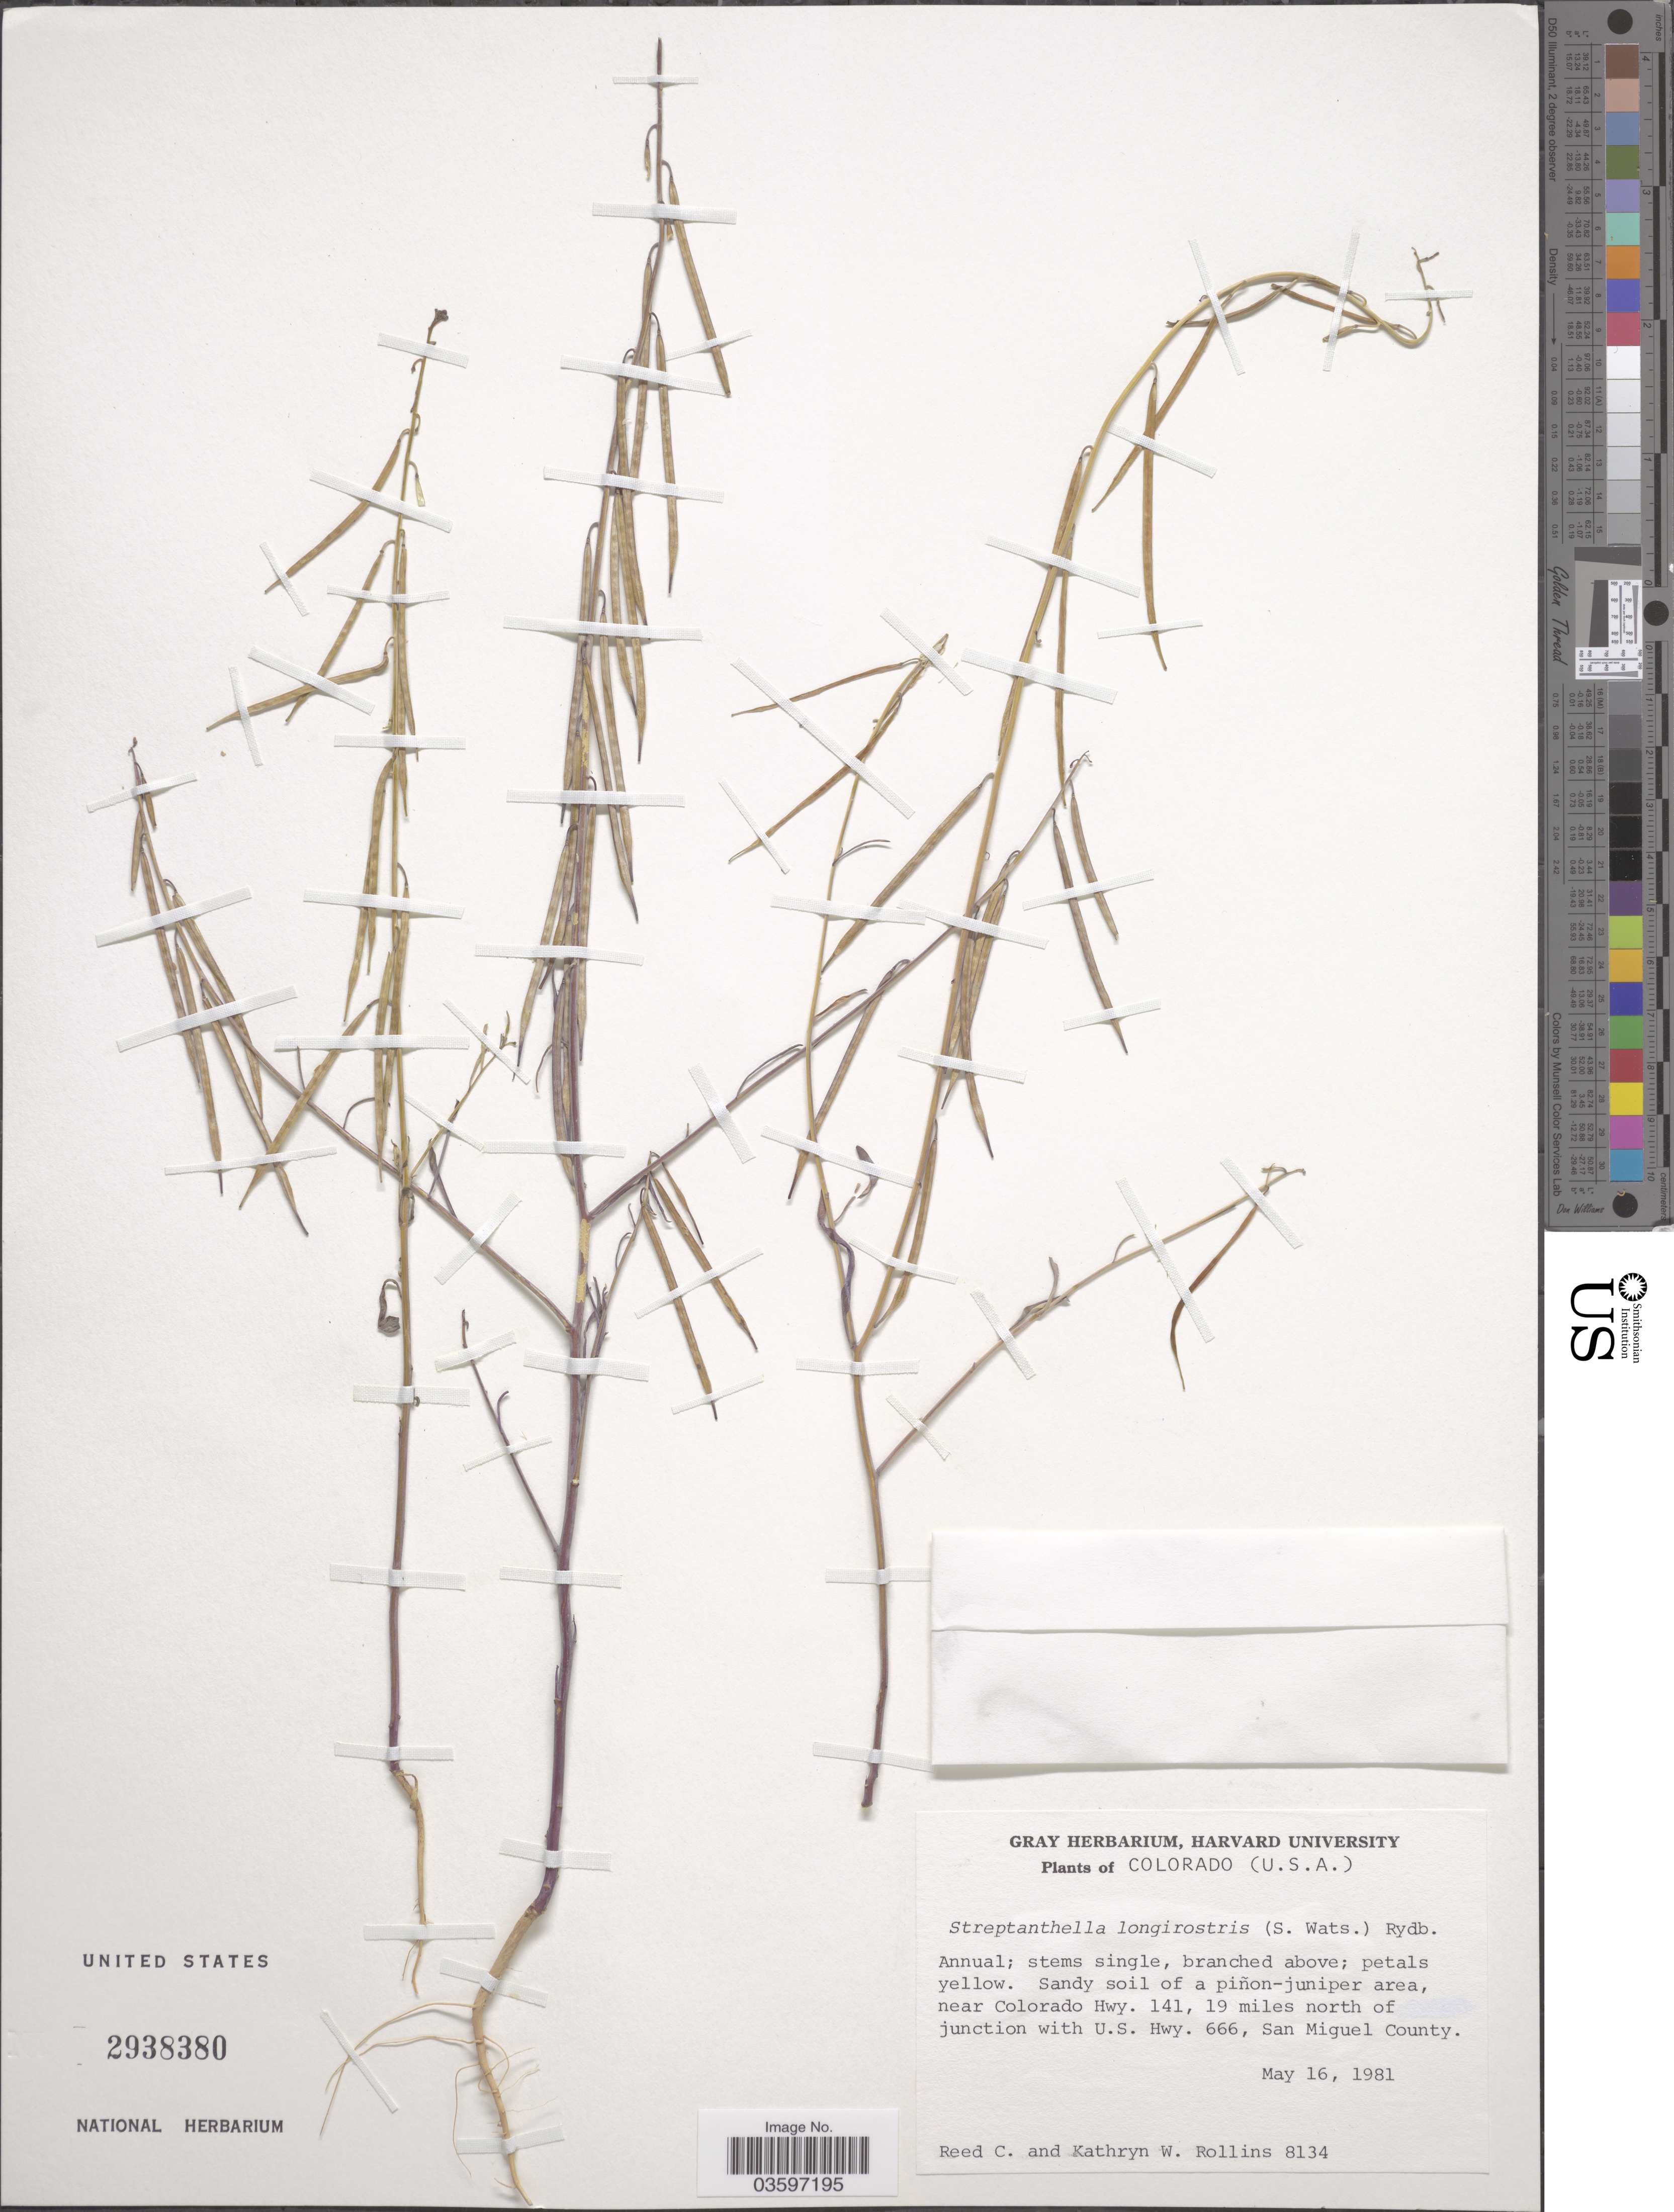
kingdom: Plantae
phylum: Tracheophyta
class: Magnoliopsida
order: Brassicales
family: Brassicaceae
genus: Streptanthella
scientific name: Streptanthella longirostris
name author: (S. Watson) Rydb.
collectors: R. C. Rollins & K. W. Rollins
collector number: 8134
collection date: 1981-05-16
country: United States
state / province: Colorado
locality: Near Colorado Hwy. 141, 19 miles north of junction with U.S. Hwy. 666, San Miguel County.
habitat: sandy soil of a pinon-juniper area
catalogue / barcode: US 2938380